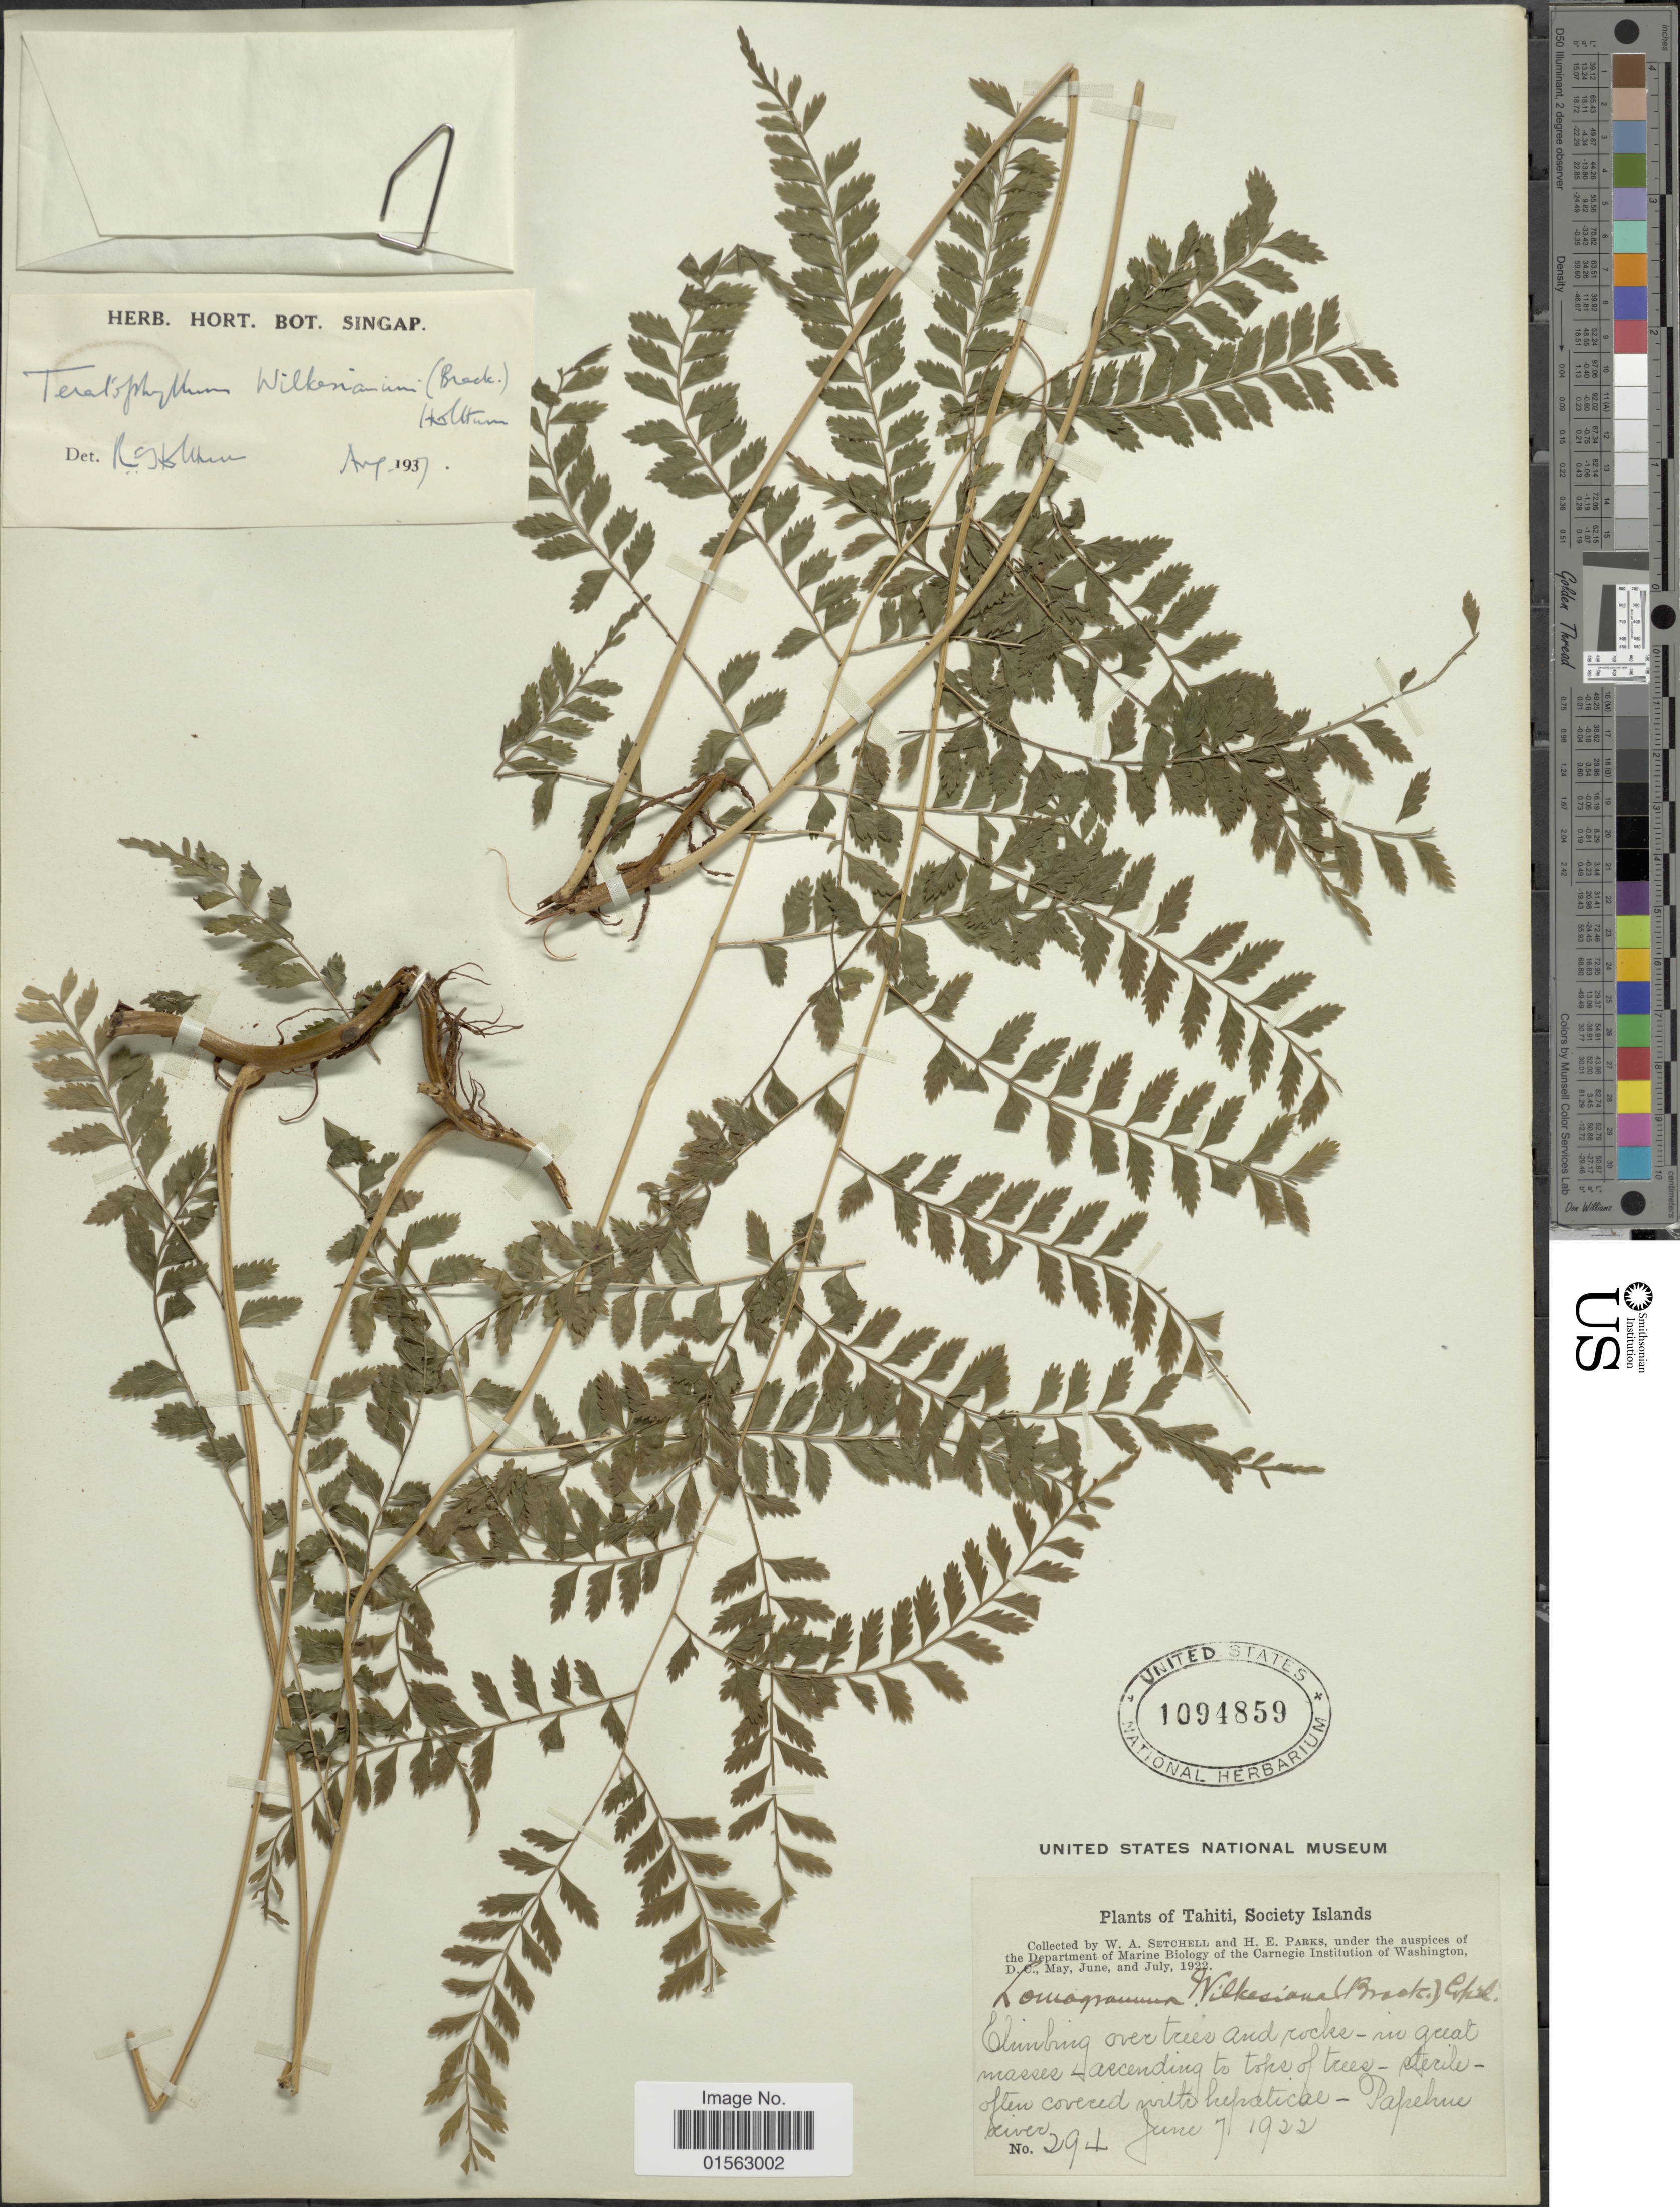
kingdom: Plantae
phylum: Tracheophyta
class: Polypodiopsida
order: Polypodiales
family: Dryopteridaceae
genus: Teratophyllum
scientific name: Teratophyllum wilkesianum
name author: (Brack.) Holttum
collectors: W. Setchell & H. E. Parks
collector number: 294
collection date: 1922-06-07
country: French Polynesia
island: Tahiti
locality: Tahiti, Society Islands, Papehue river [interpreted]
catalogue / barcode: US 1094859